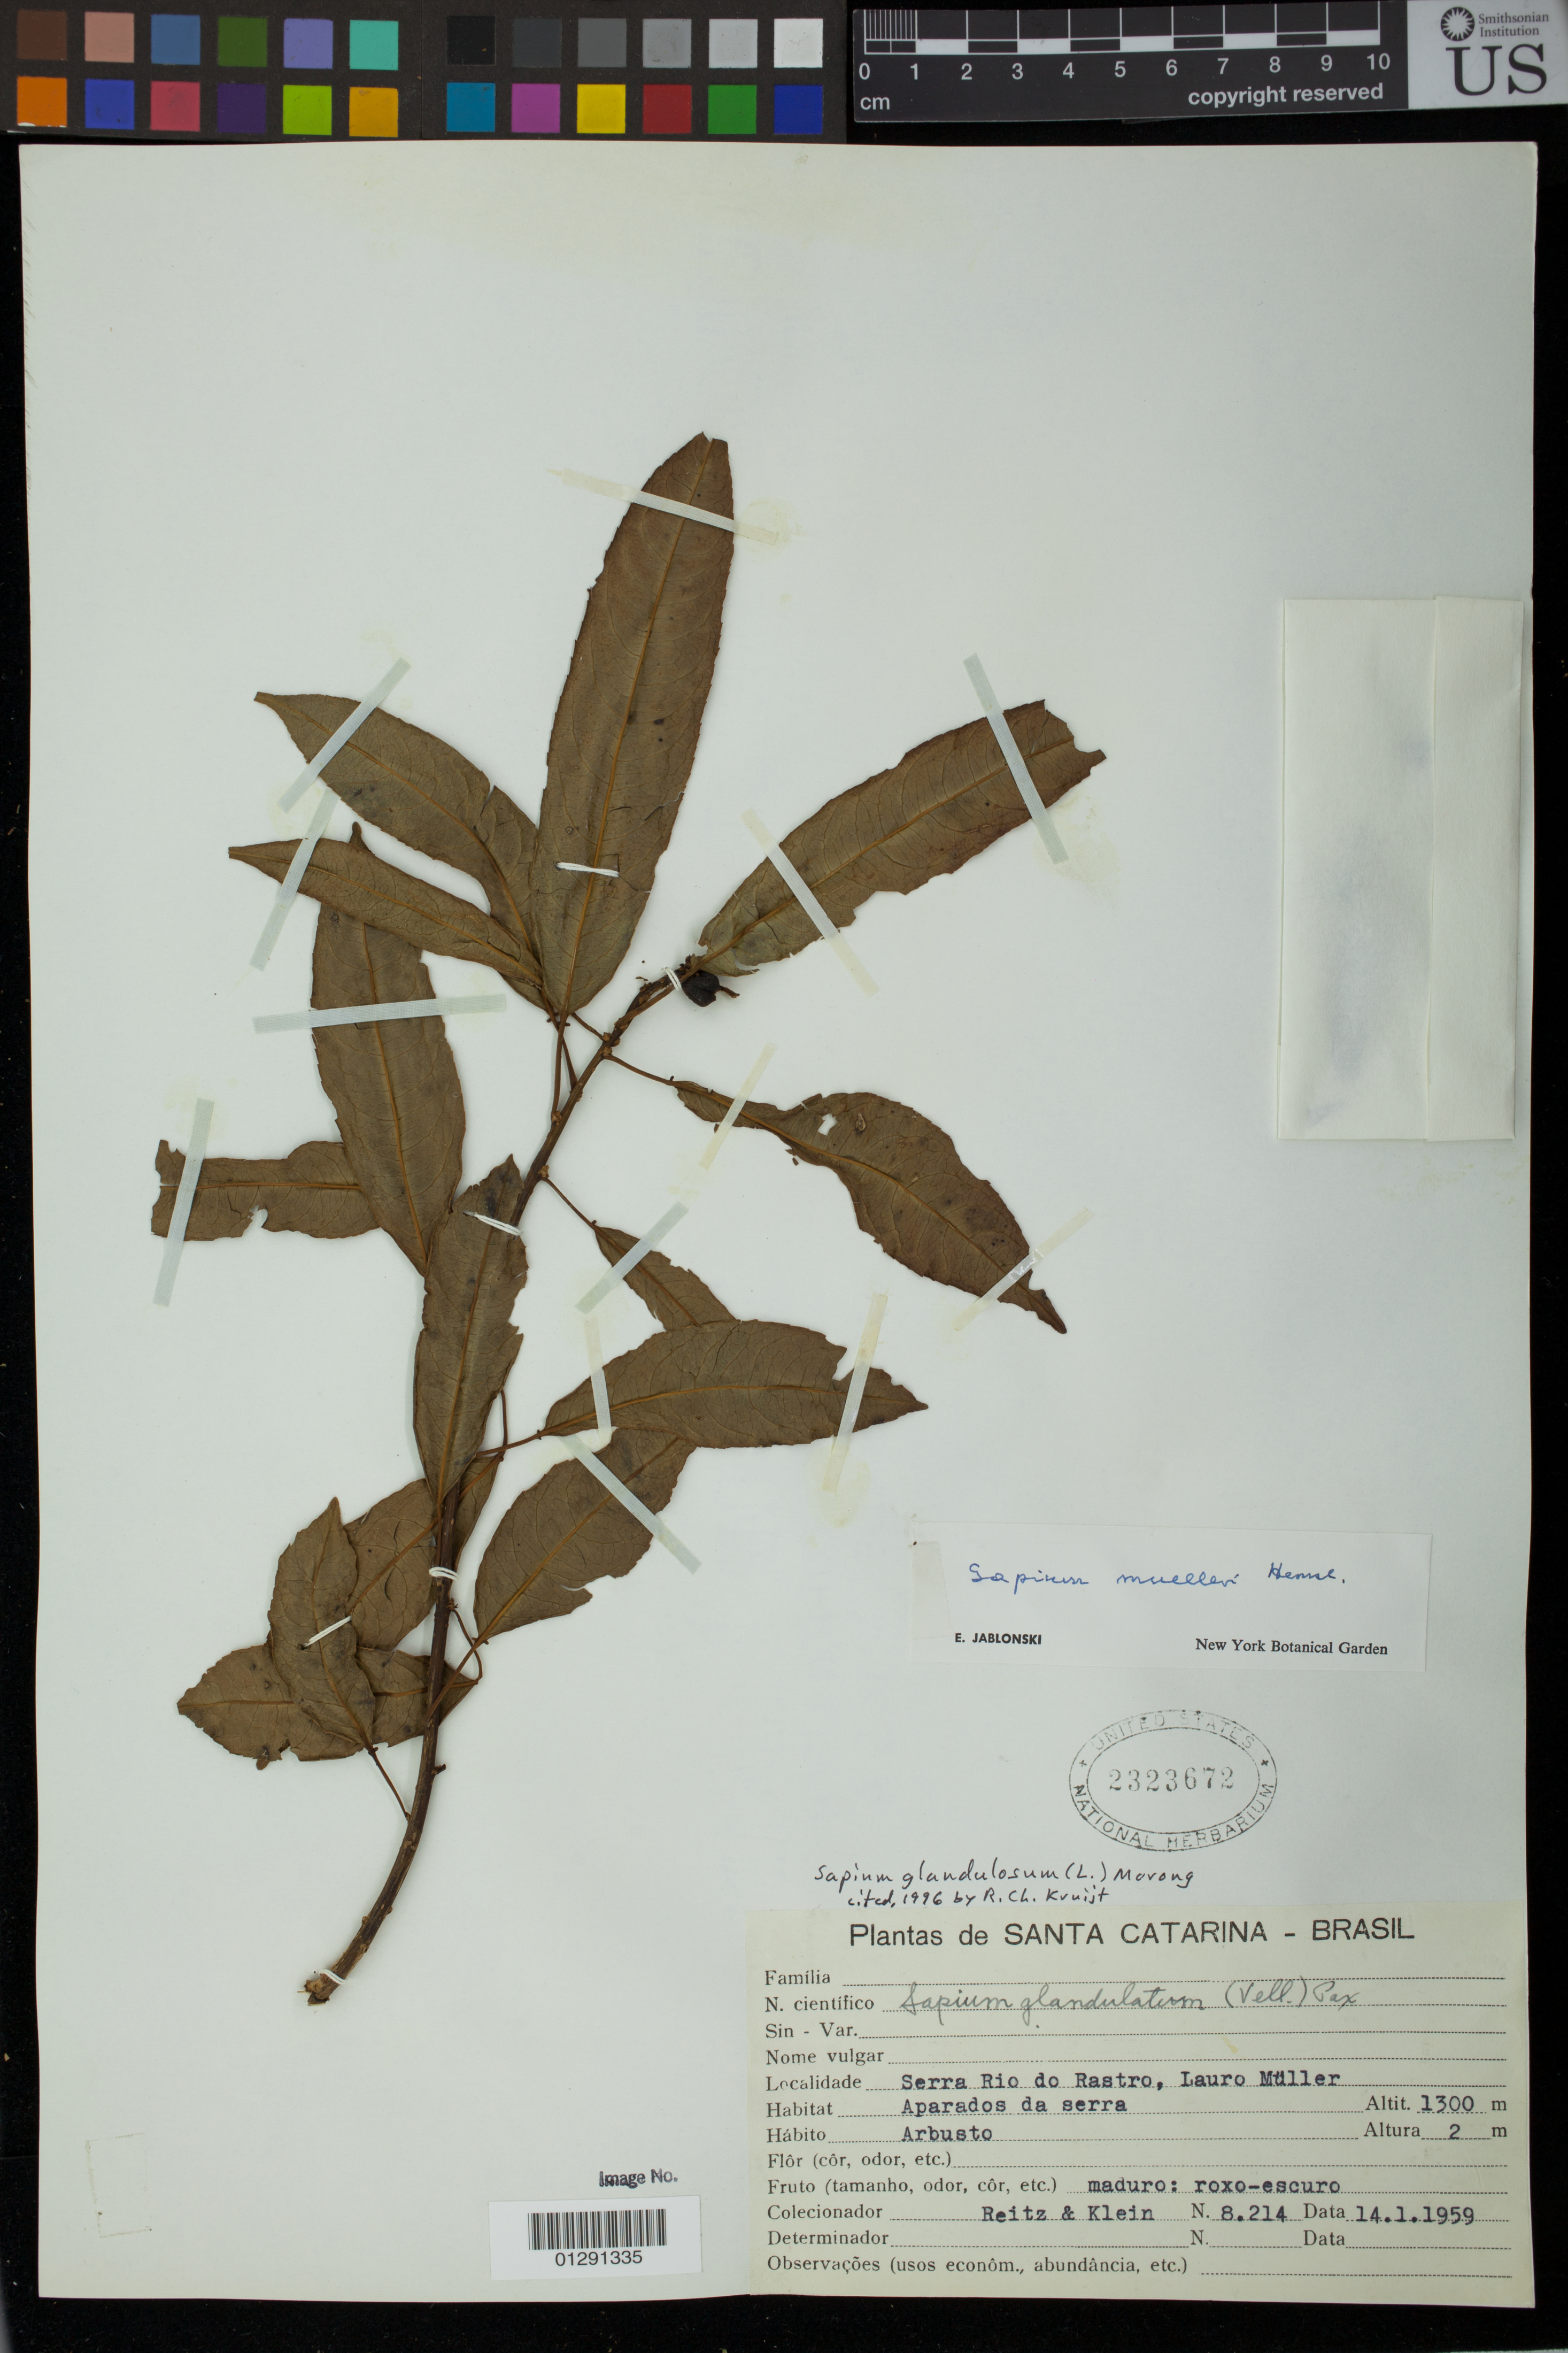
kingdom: Plantae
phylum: Tracheophyta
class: Magnoliopsida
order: Malpighiales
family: Euphorbiaceae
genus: Sapium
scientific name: Sapium glandulatum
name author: (Vell.) Pax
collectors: -- Reitz & Klein, --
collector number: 8214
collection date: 1959-01-14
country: Brazil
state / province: Santa Catarina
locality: Serra Rio do Rastro, Lauro Muller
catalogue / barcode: US 2323672